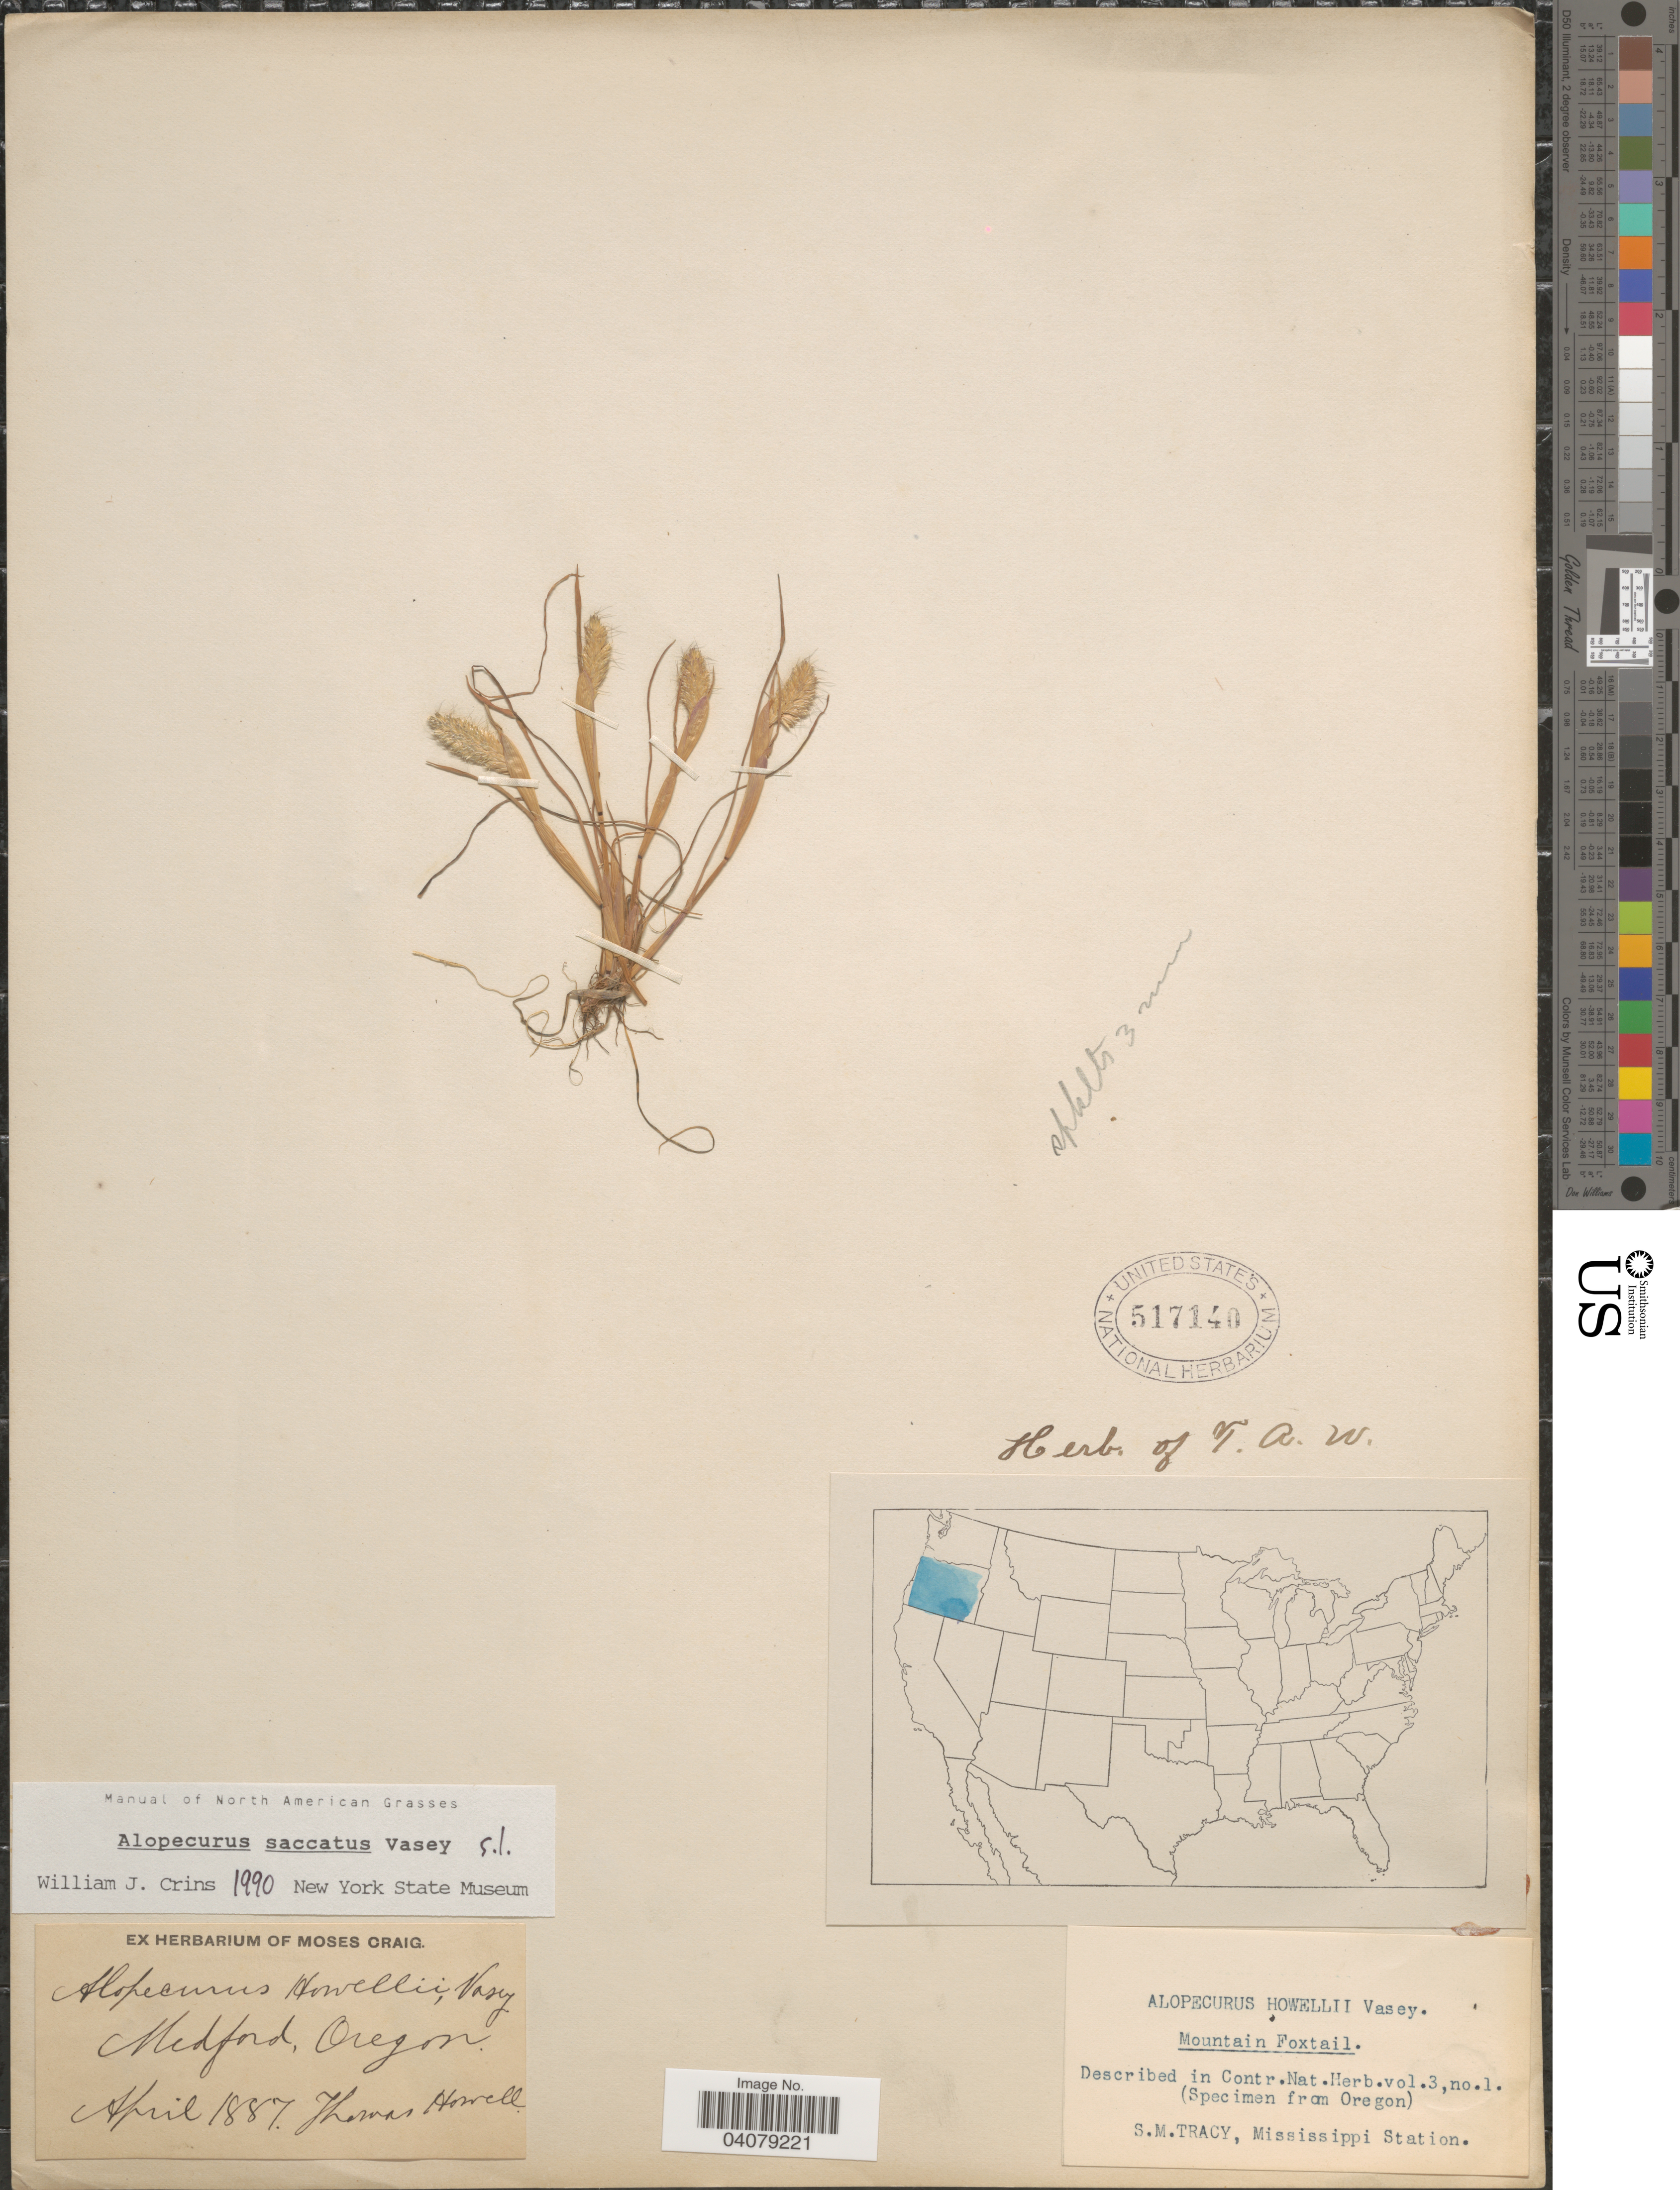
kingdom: Plantae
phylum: Tracheophyta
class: Liliopsida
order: Poales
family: Poaceae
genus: Alopecurus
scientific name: Alopecurus saccatus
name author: Vasey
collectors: T. Howell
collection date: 1887-04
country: United States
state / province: Oregon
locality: Medford.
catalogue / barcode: US 517140